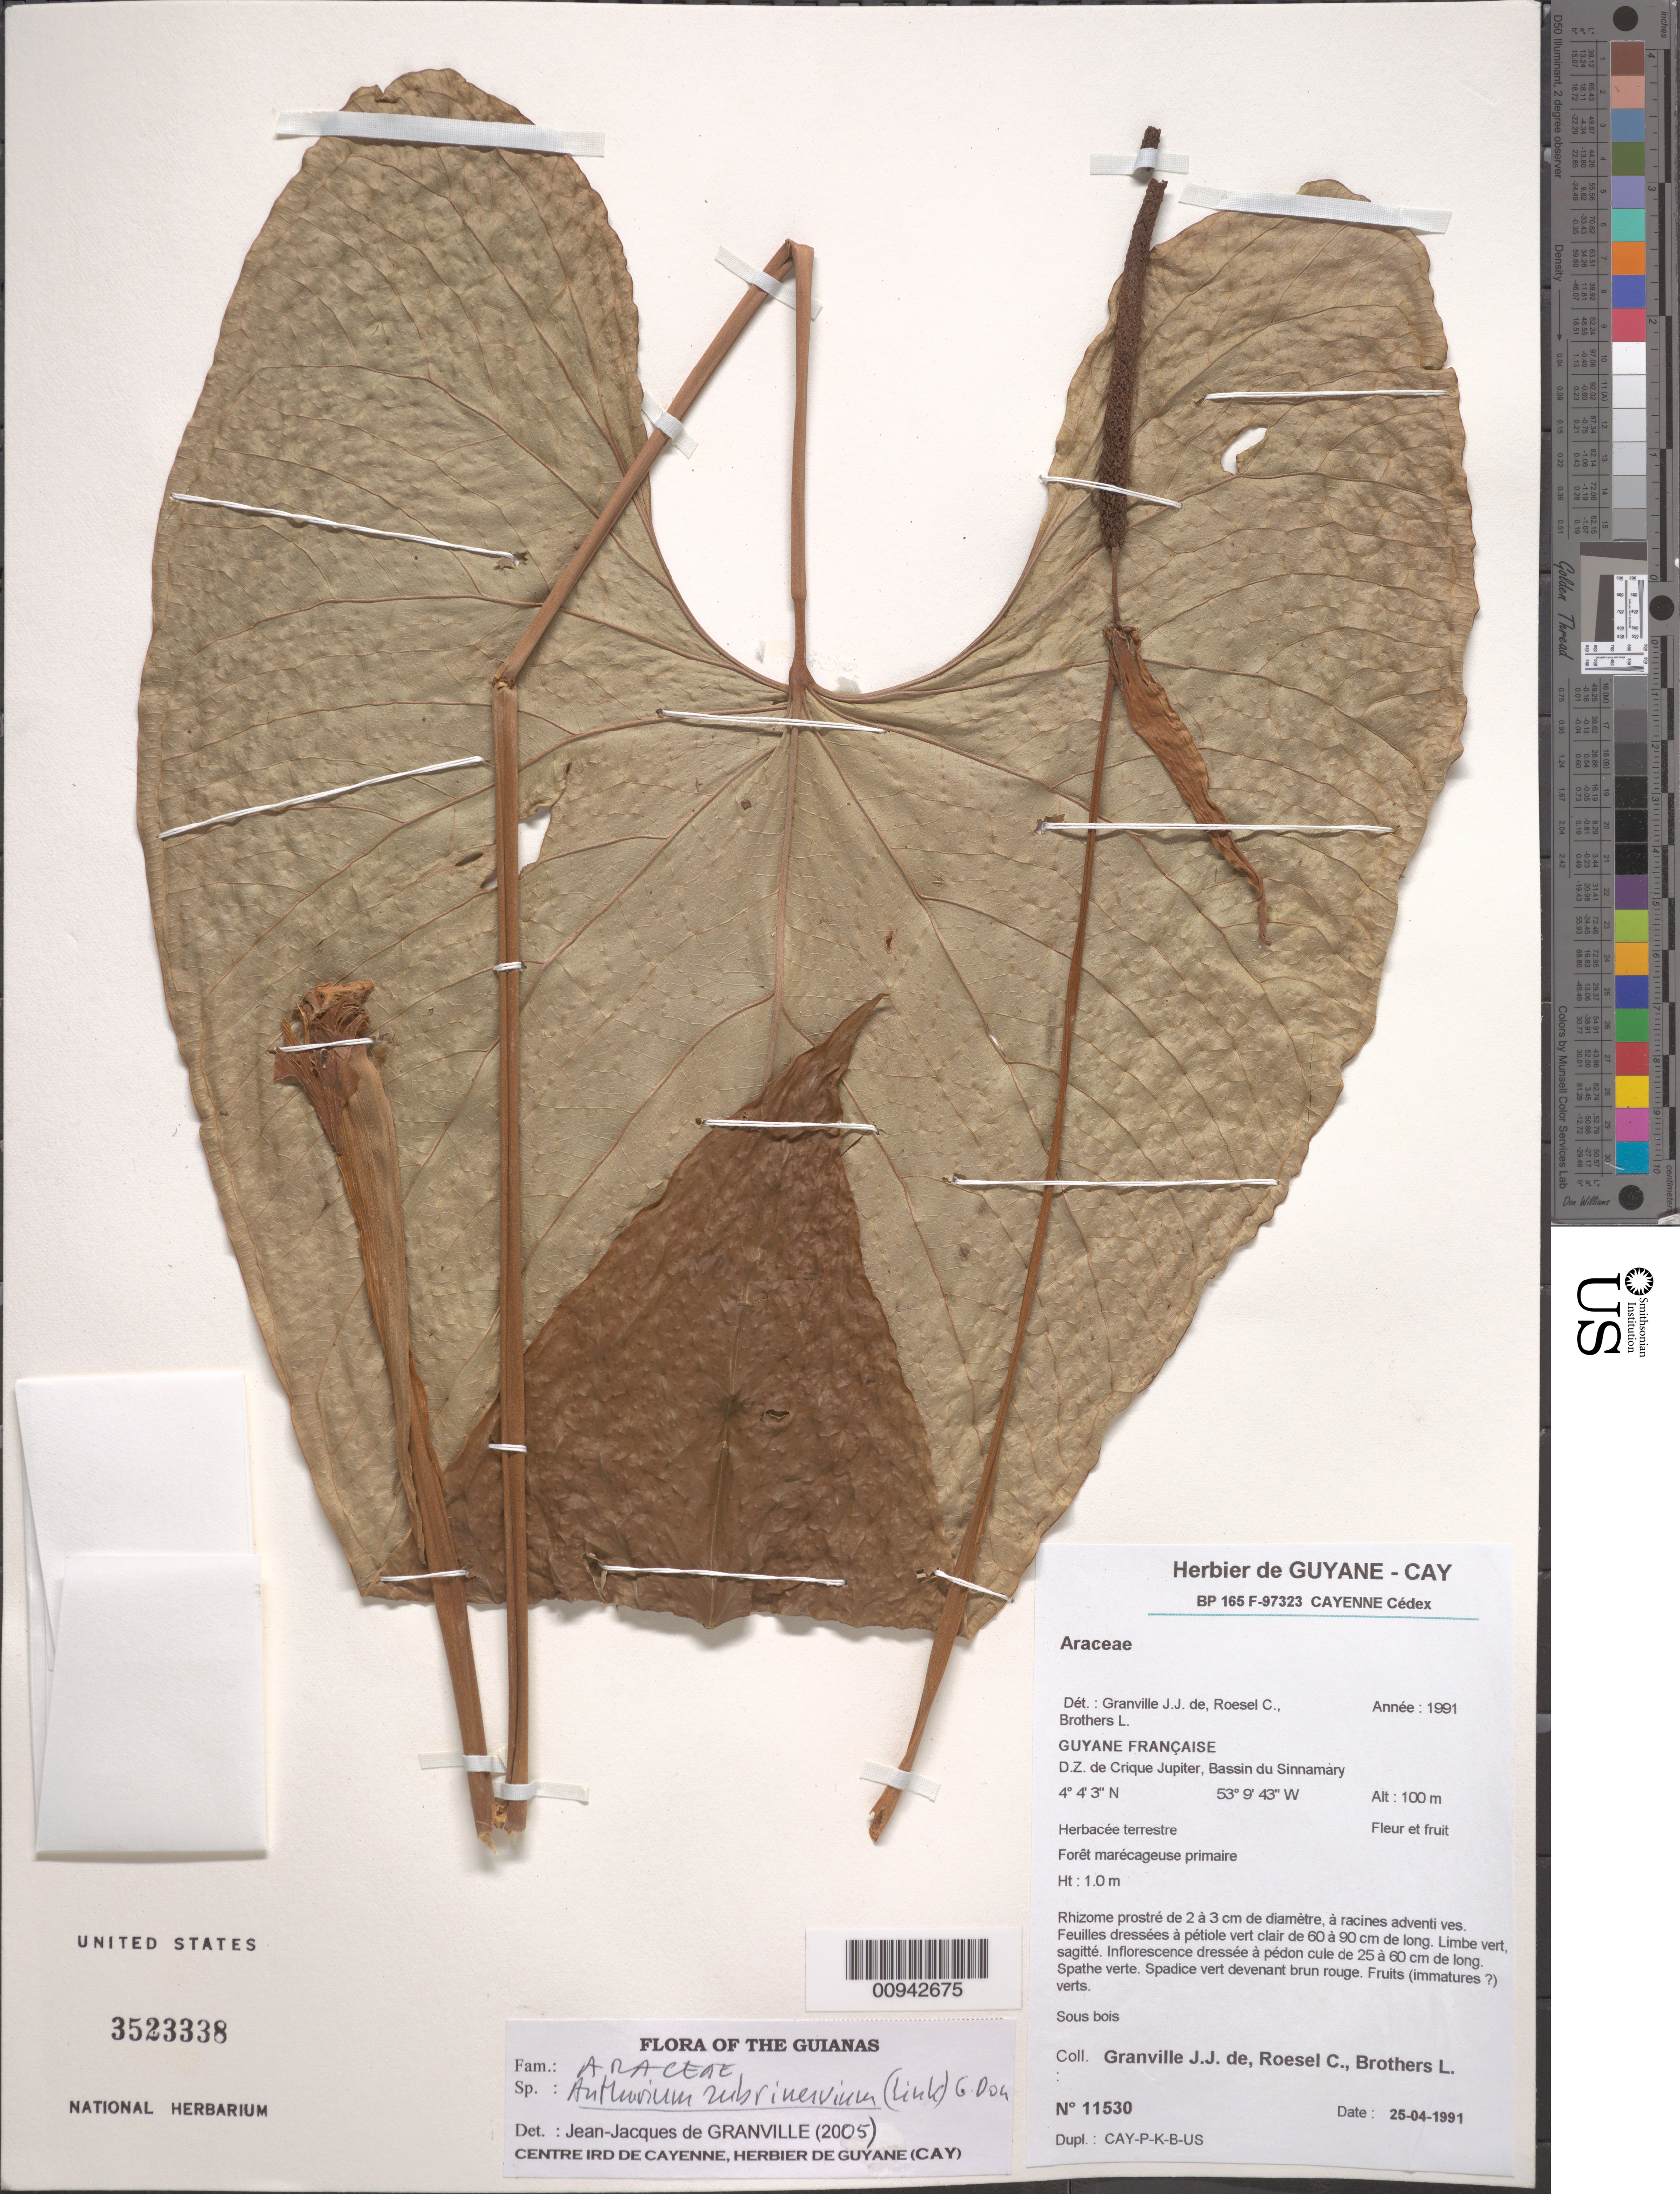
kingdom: Plantae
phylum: Tracheophyta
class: Liliopsida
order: Alismatales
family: Araceae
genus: Anthurium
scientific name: Anthurium rubrinervium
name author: (Link) G. Don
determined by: Granville, J. J. de, (CAY), Institut de Recherche pour le Developpement (IRD) (FRENCH GUIANA)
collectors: J.-J. de Granville, C. S. Roesel & L. Brothers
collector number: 11530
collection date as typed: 25-Apr-91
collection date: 1991-04-25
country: French Guiana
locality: D.Z. de Crique Jupiter, Bassin du Sinnamary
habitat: Foret marecageuse primaire. Sous bois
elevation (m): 100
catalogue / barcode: US 3523338